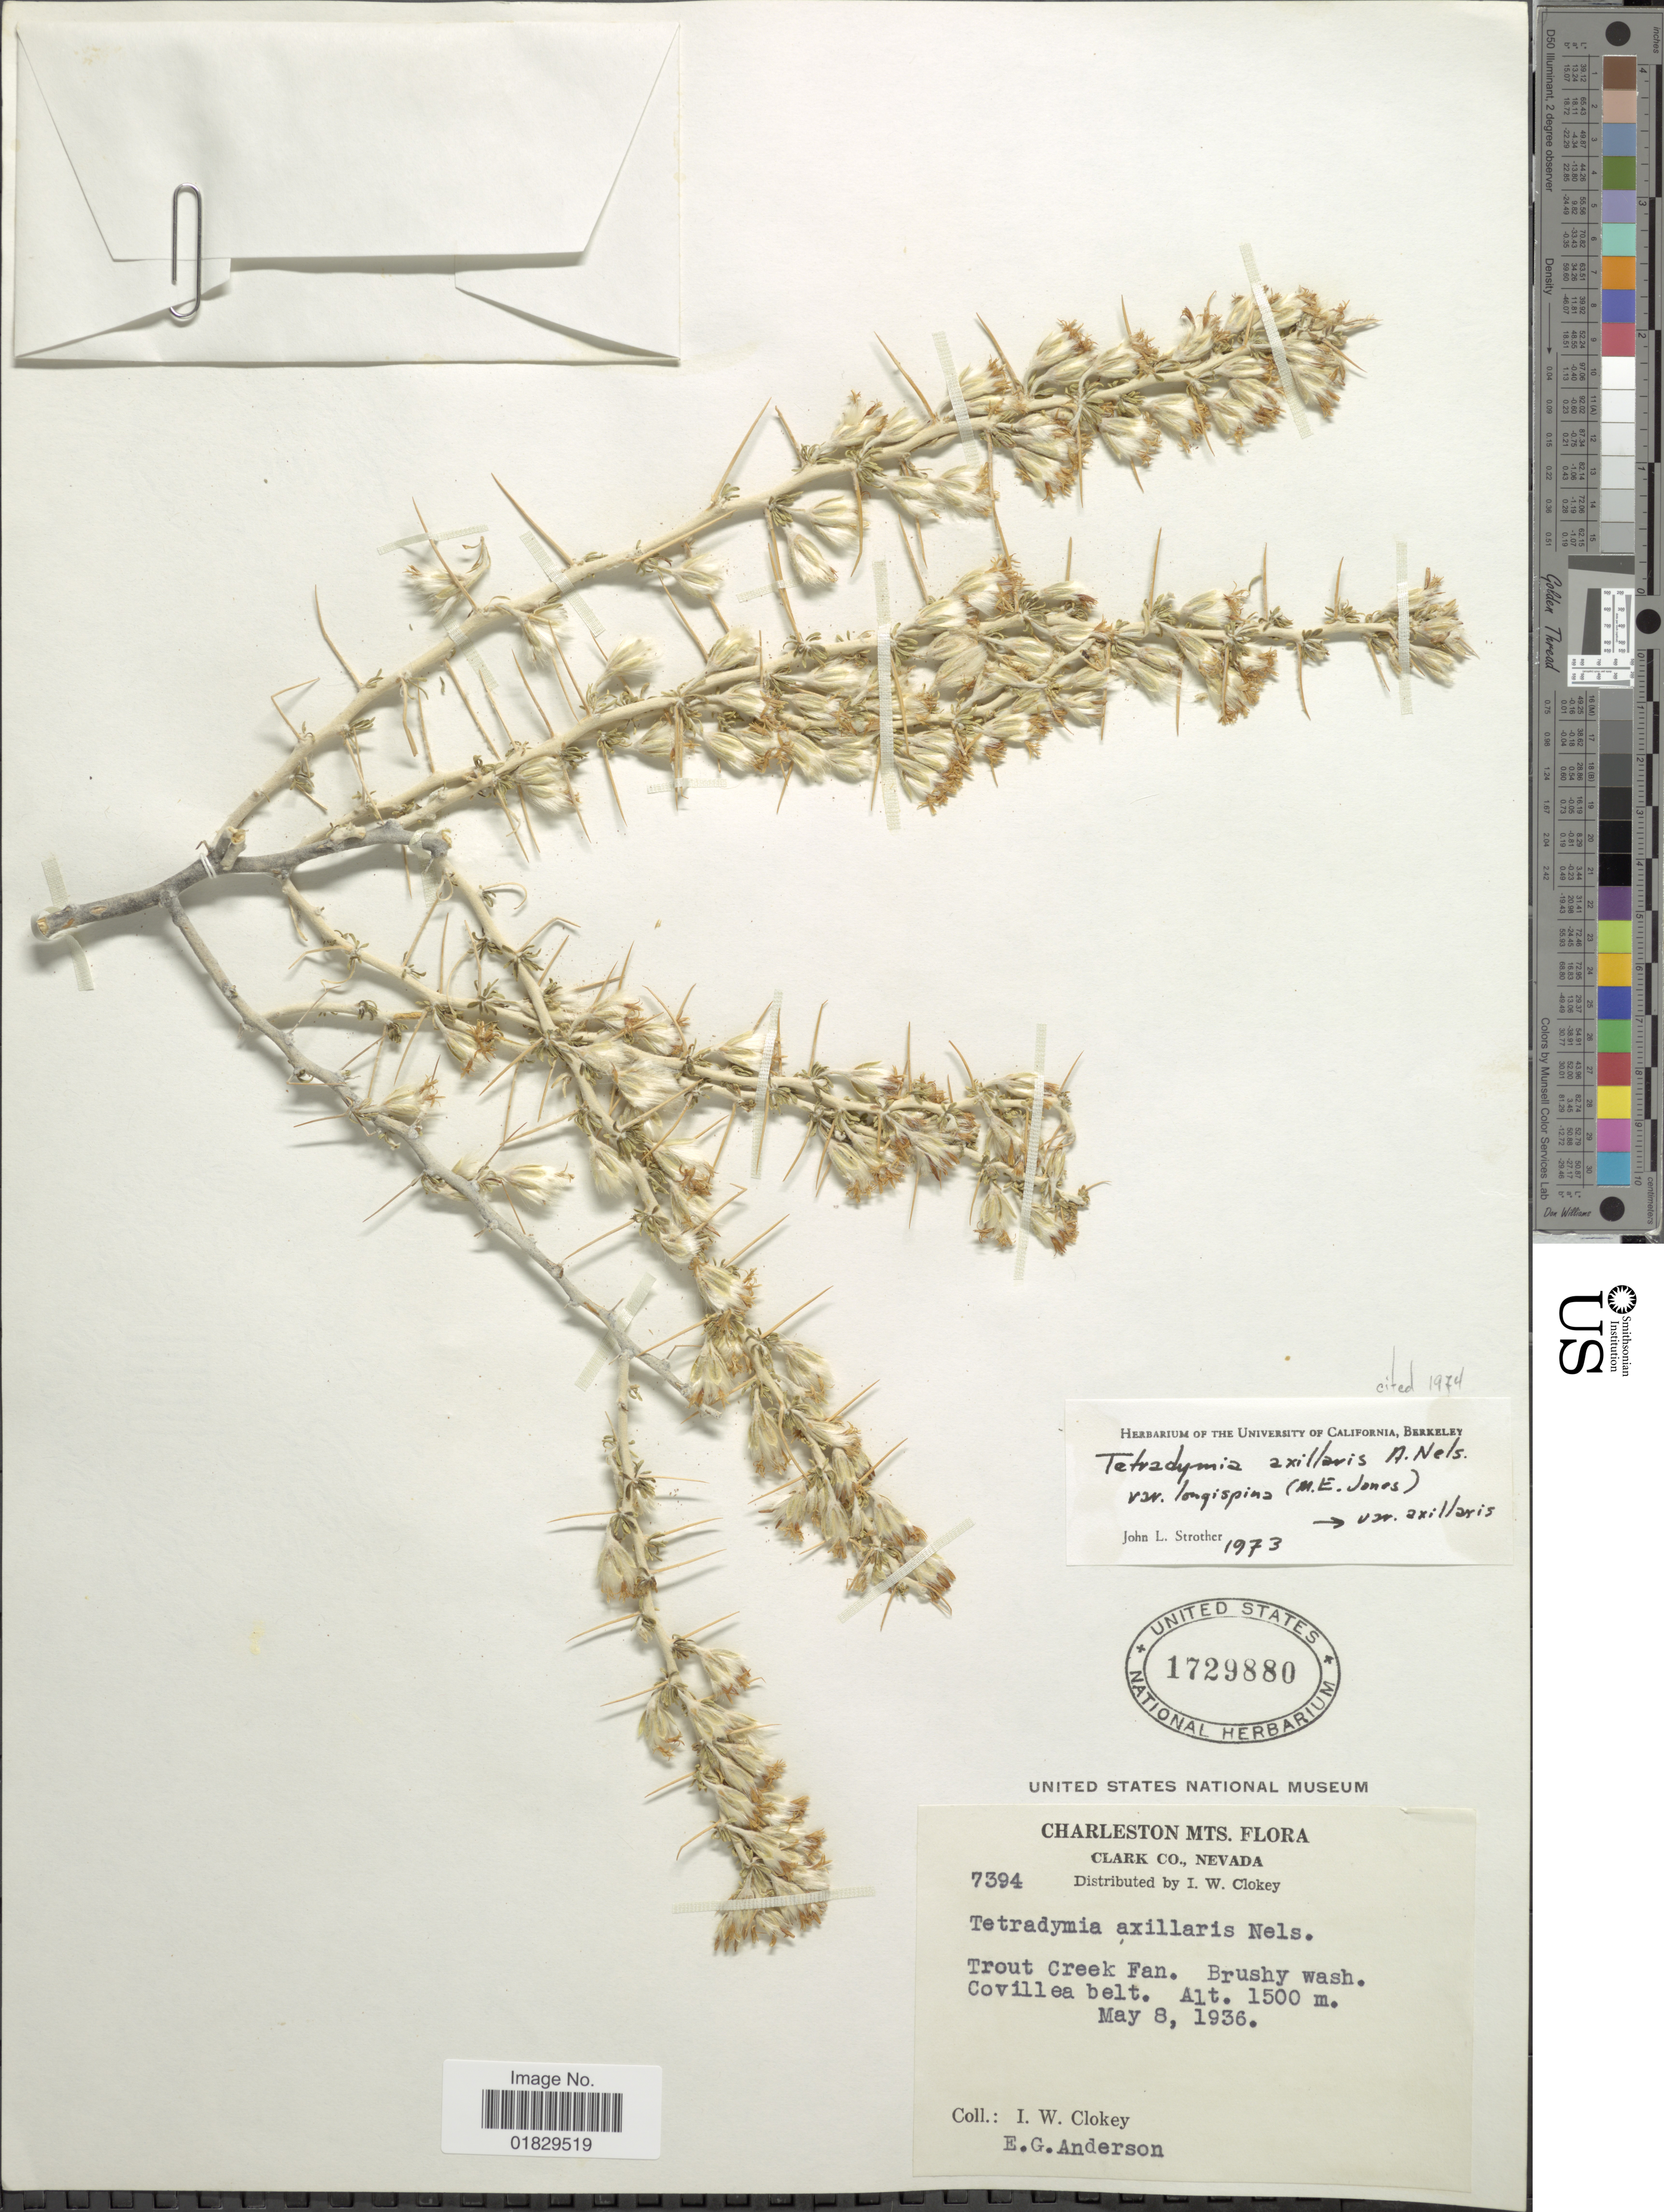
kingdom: Plantae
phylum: Tracheophyta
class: Magnoliopsida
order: Asterales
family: Asteraceae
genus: Tetradymia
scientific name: Tetradymia axillaris var. longispina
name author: (M.E. Jones) Strother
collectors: I. W. Clokey & E. G. Anderson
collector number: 7394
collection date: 1936-05-08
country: United States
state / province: Nevada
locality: Charleston Mts. Clark Co., Nevada. Trout Creek Fan.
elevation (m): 1500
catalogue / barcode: US 1729880